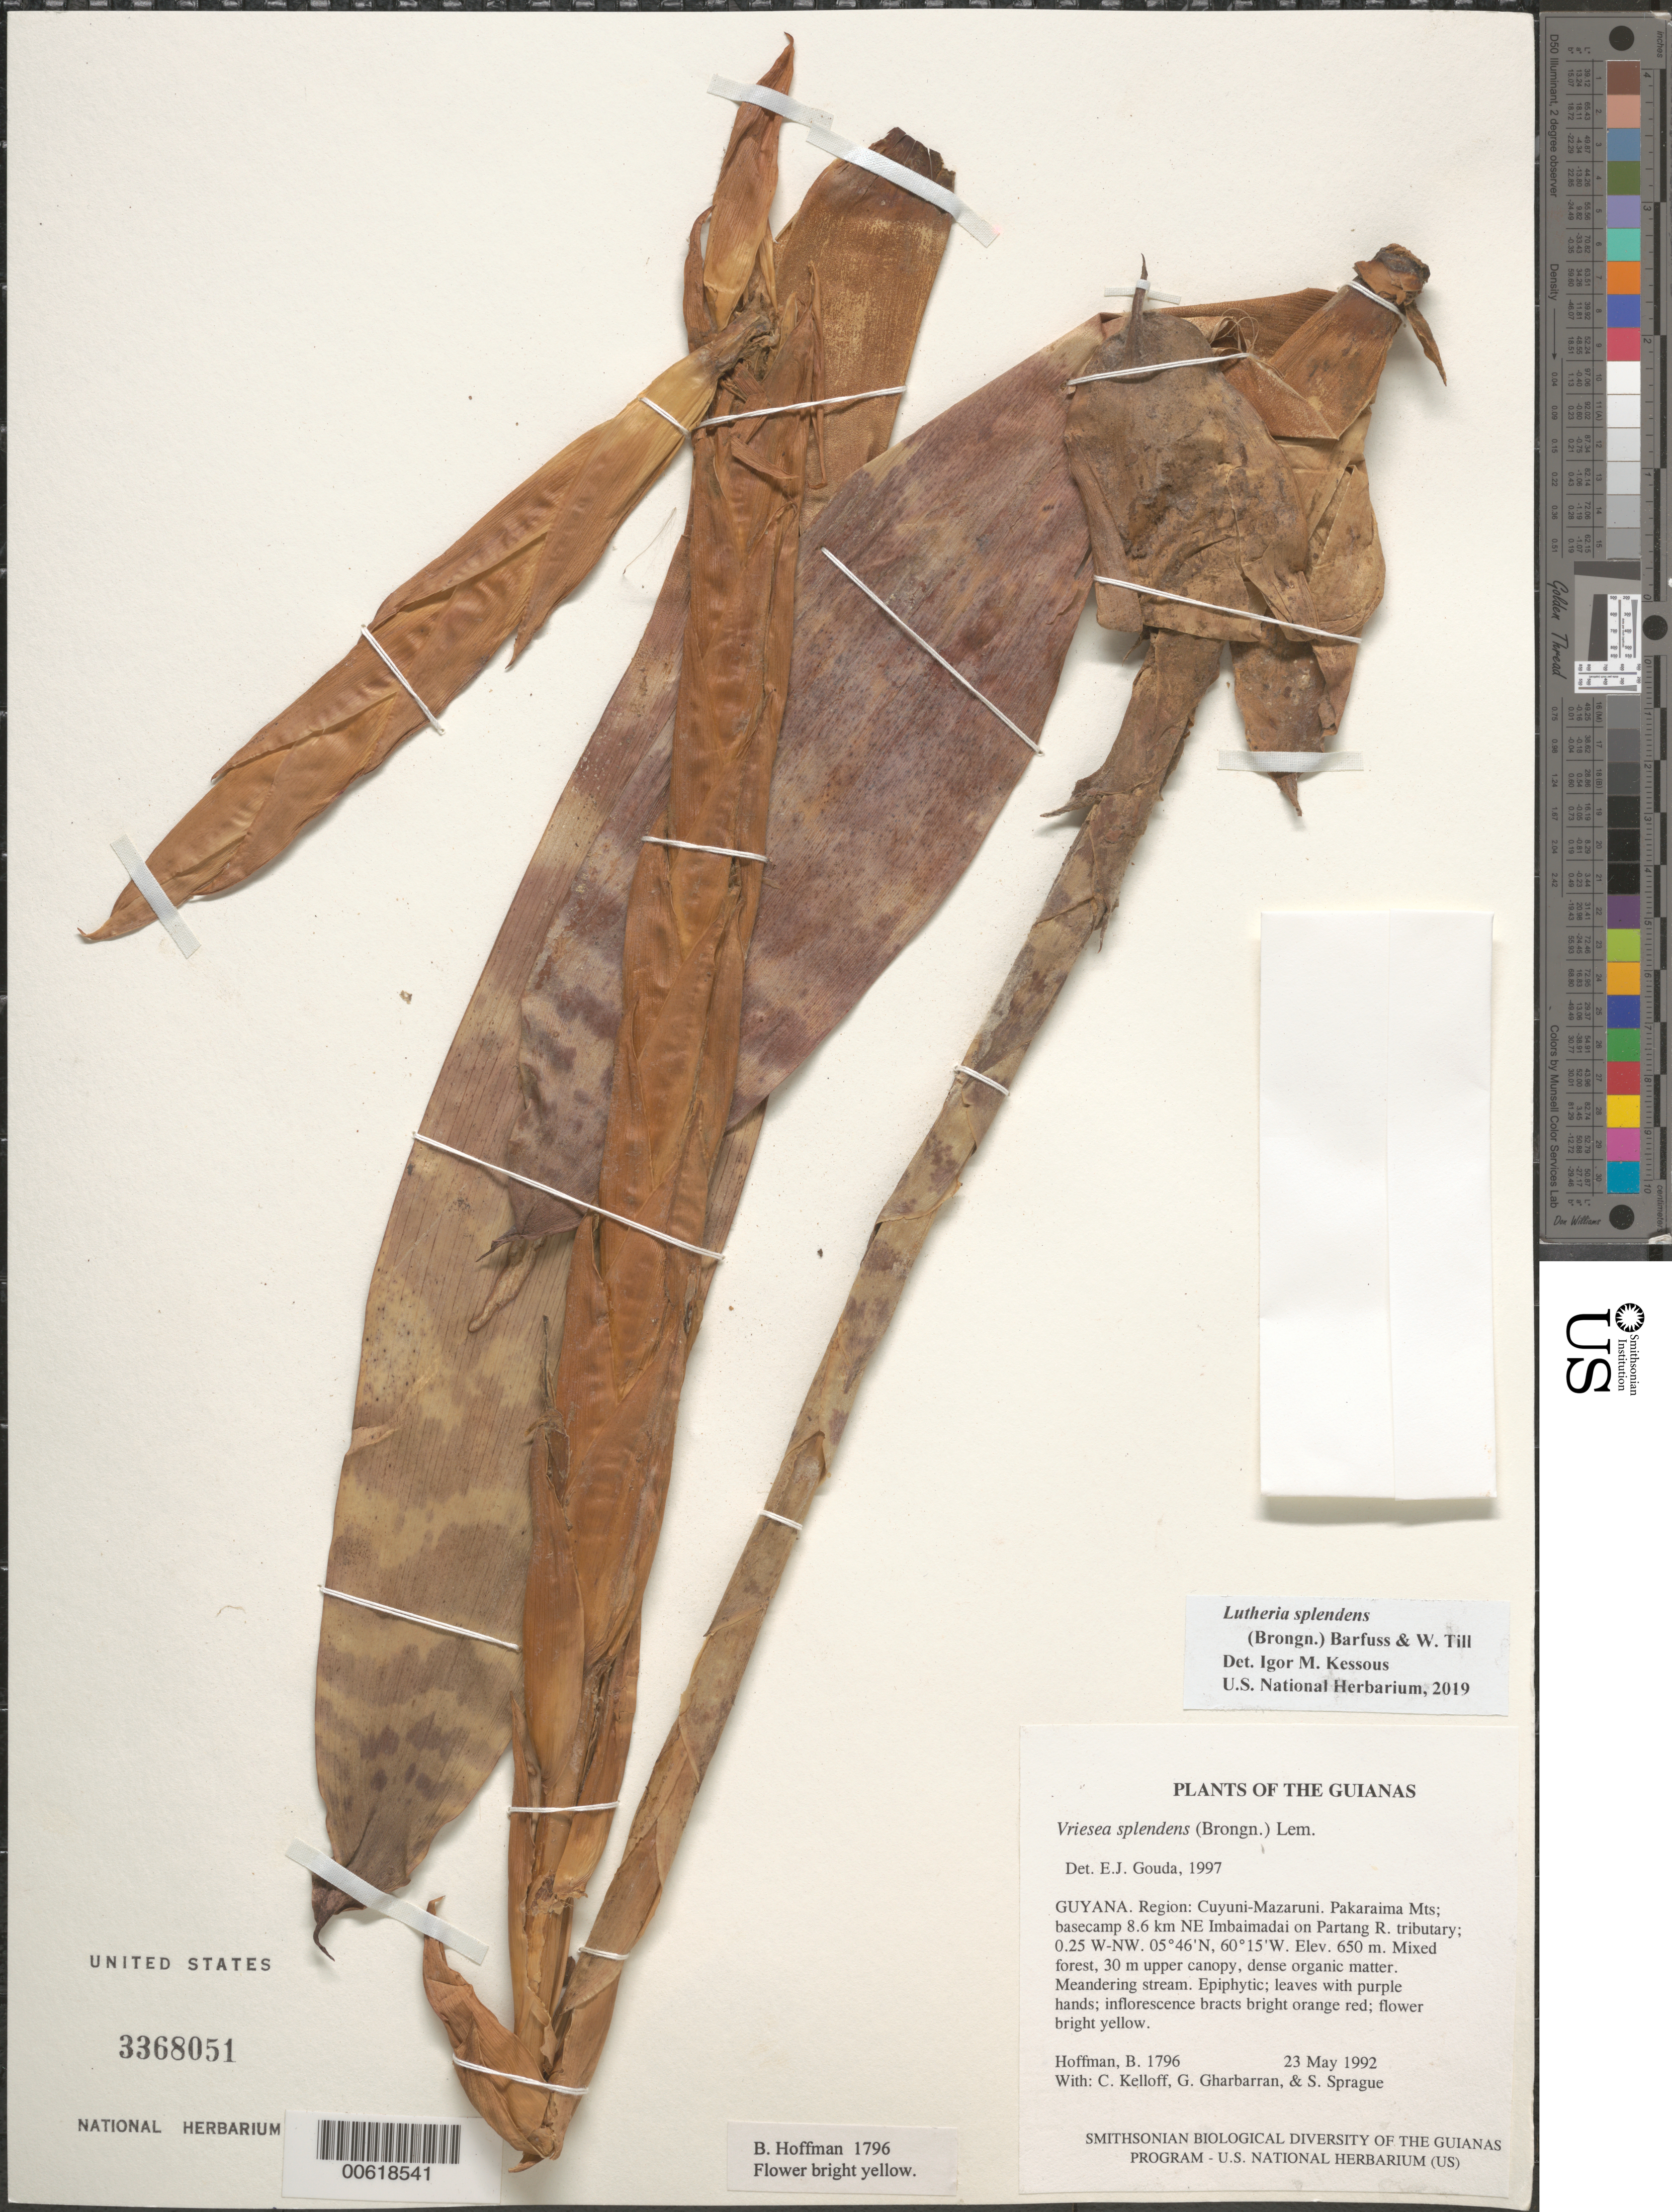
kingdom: Plantae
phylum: Tracheophyta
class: Liliopsida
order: Poales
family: Bromeliaceae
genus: Lutheria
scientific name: Lutheria splendens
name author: (Brongn.) W. Till & Barfuss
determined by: Kessous, Igor M.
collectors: B. Hoffman, C. L. Kelloff, G. Gharbarran & S. Sprague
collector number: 1796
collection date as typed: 23 May 1992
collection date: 1992-05-23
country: Guyana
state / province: Cuyuni-Mazaruni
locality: Pakaraima Mts; basecamp 8.6 km NE Imbaimadai on Partang River tributary; 0.25 - 0.40 km WNW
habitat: Mixed forest, 30 m upper canopy, dense organic matter. Meandering stream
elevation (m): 650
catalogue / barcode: US 3368051